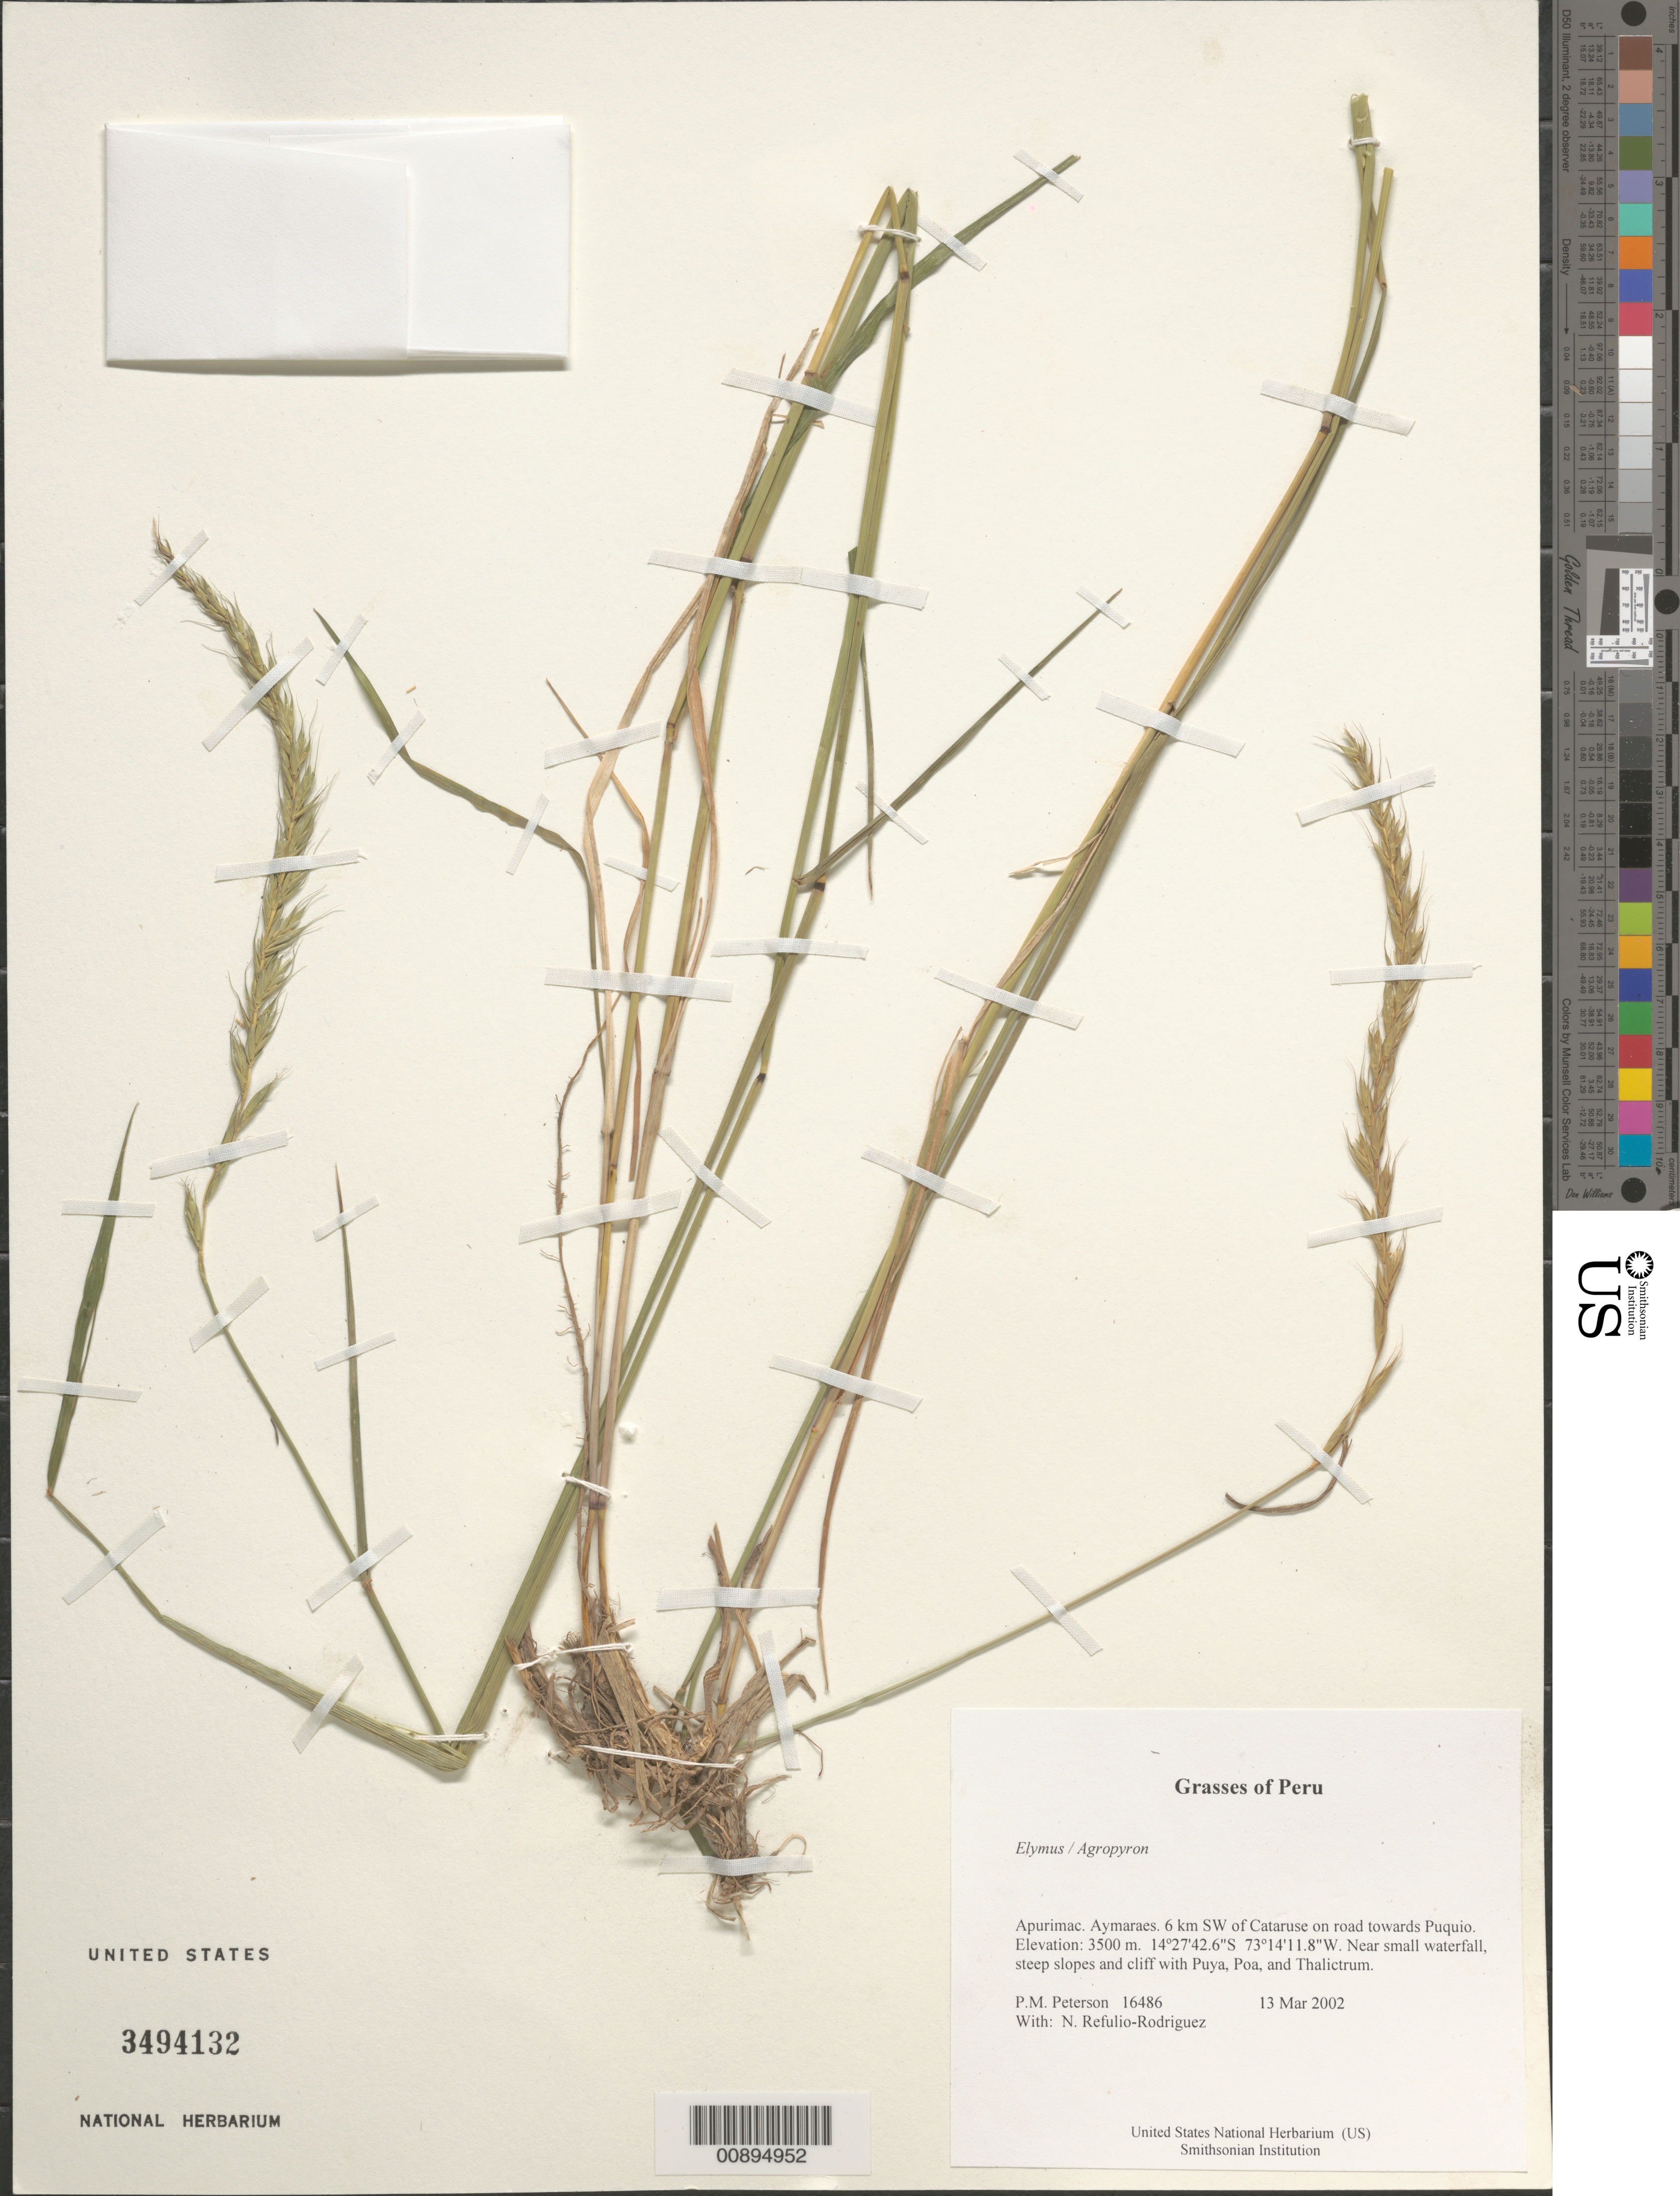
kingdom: Plantae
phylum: Tracheophyta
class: Liliopsida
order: Poales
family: Poaceae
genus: Elymus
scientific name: Elymus sp.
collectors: P. M. Peterson & N. Refulio-Rodríguez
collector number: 16486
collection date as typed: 13 Mar 2002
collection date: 2002-03-13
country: Peru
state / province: Apurímac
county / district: Aymaraes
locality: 6 km SW of Cataruse on road towards Puquio.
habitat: Near small waterfall, steep slopes and cliff with ~Puya, Poa, and Thalictrum~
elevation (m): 3500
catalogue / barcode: US 3494132